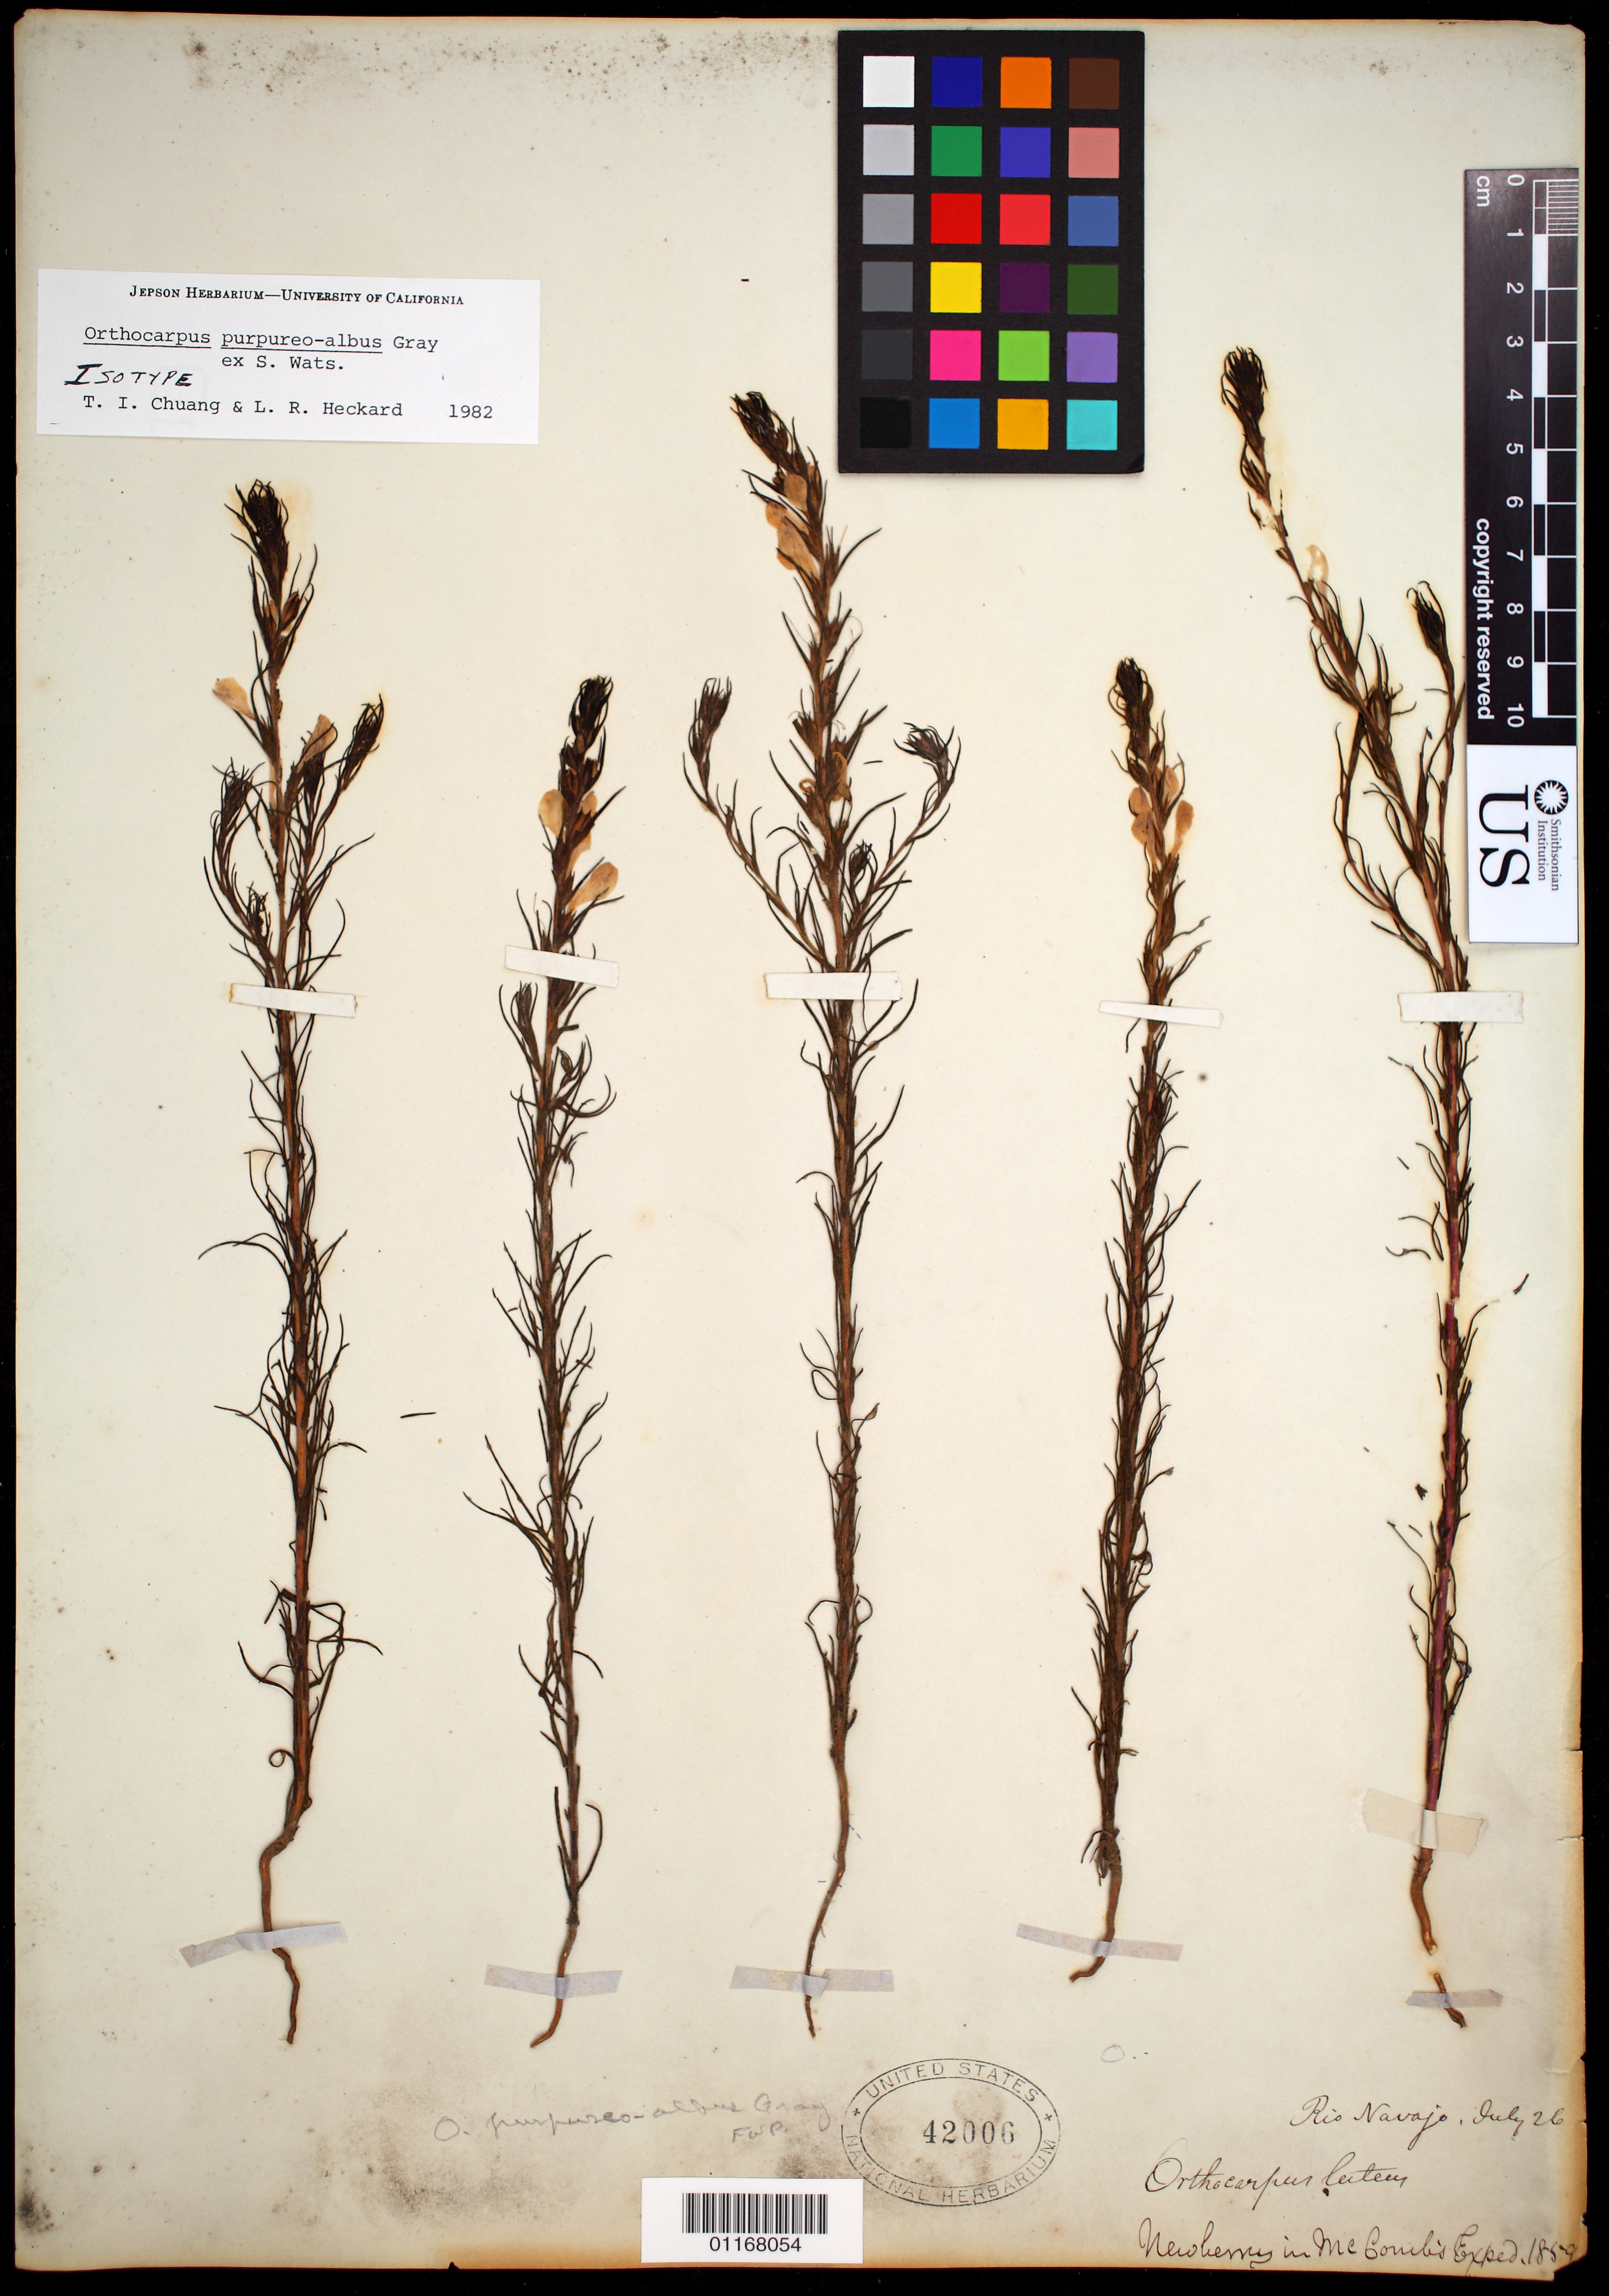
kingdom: Plantae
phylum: Tracheophyta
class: Magnoliopsida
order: Lamiales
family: Orobanchaceae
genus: Orthocarpus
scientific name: Orthocarpus purpureoalbus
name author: A. Gray ex S. Watson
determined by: Chuang, T. I.; Heckard, Lawrence R.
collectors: J. S. Newberry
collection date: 1859-07-26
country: United States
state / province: California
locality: Rio Navajo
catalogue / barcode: US 42006